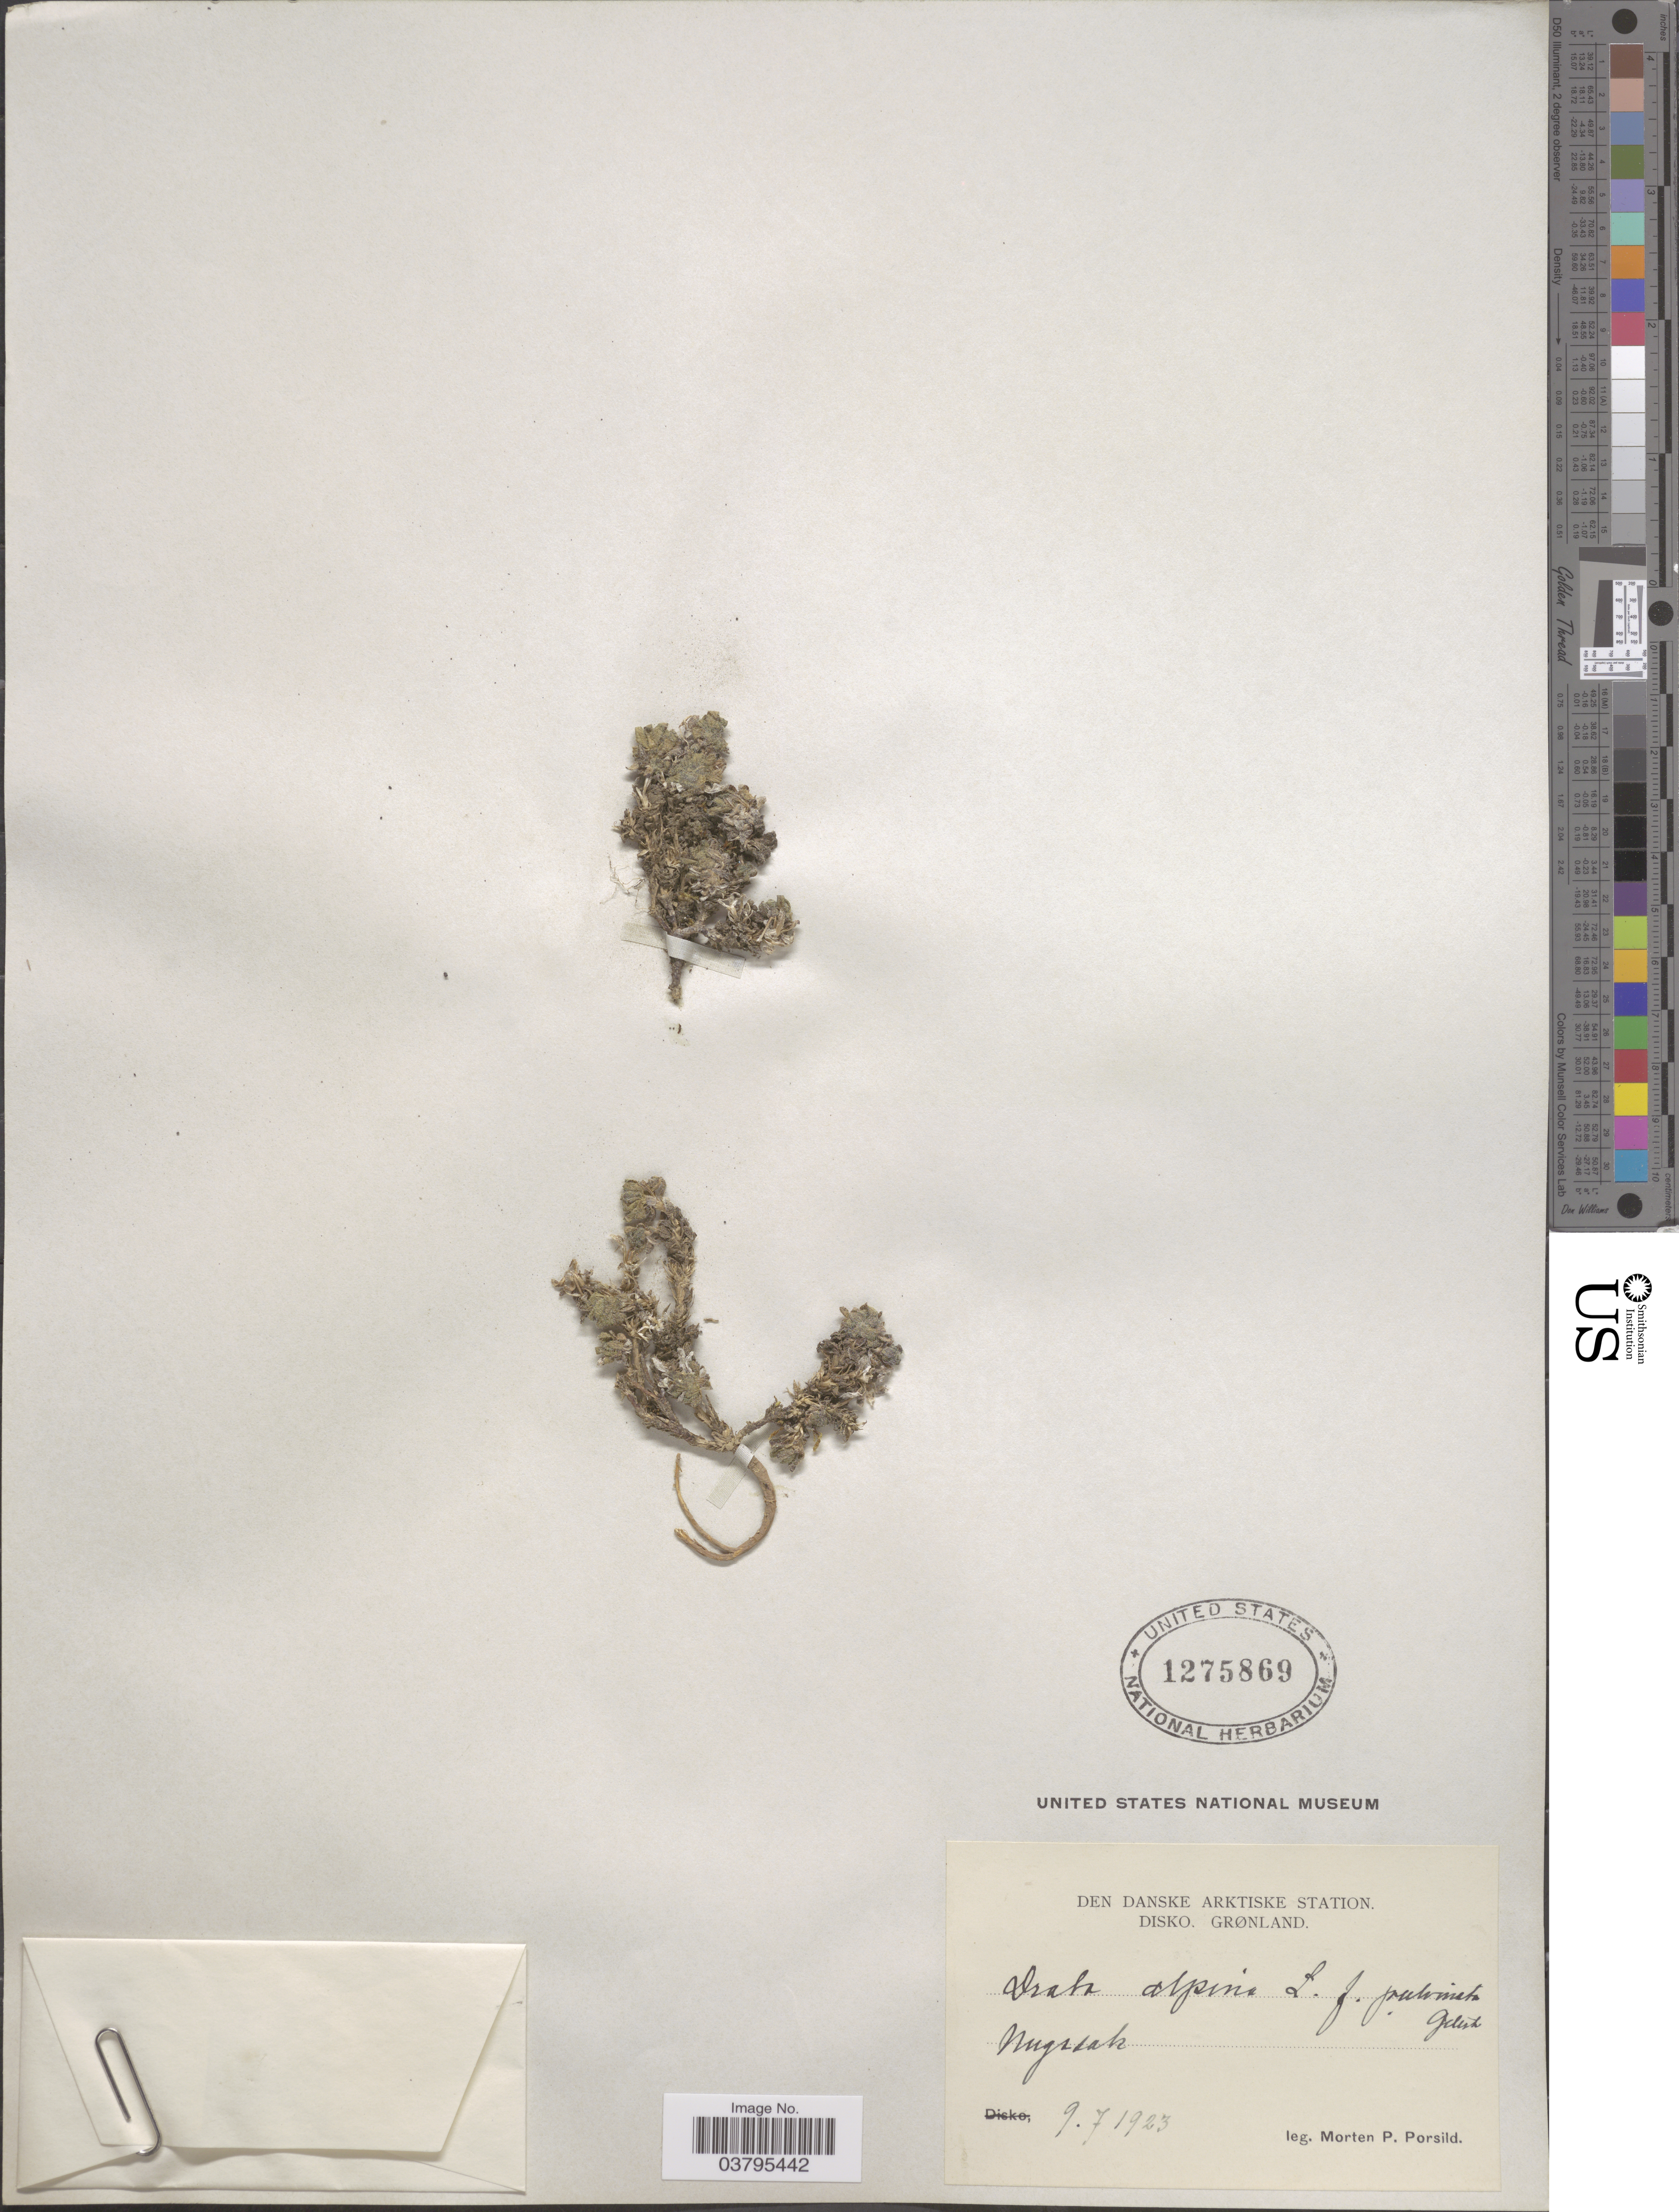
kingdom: Plantae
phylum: Tracheophyta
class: Magnoliopsida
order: Brassicales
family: Brassicaceae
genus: Draba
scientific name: Draba alpina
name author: L.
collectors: M. P. Porsild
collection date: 1923-07-09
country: Greenland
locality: Den Danske Arktiske Station. Disko, Grønland. Nugssak.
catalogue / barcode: US 1275869